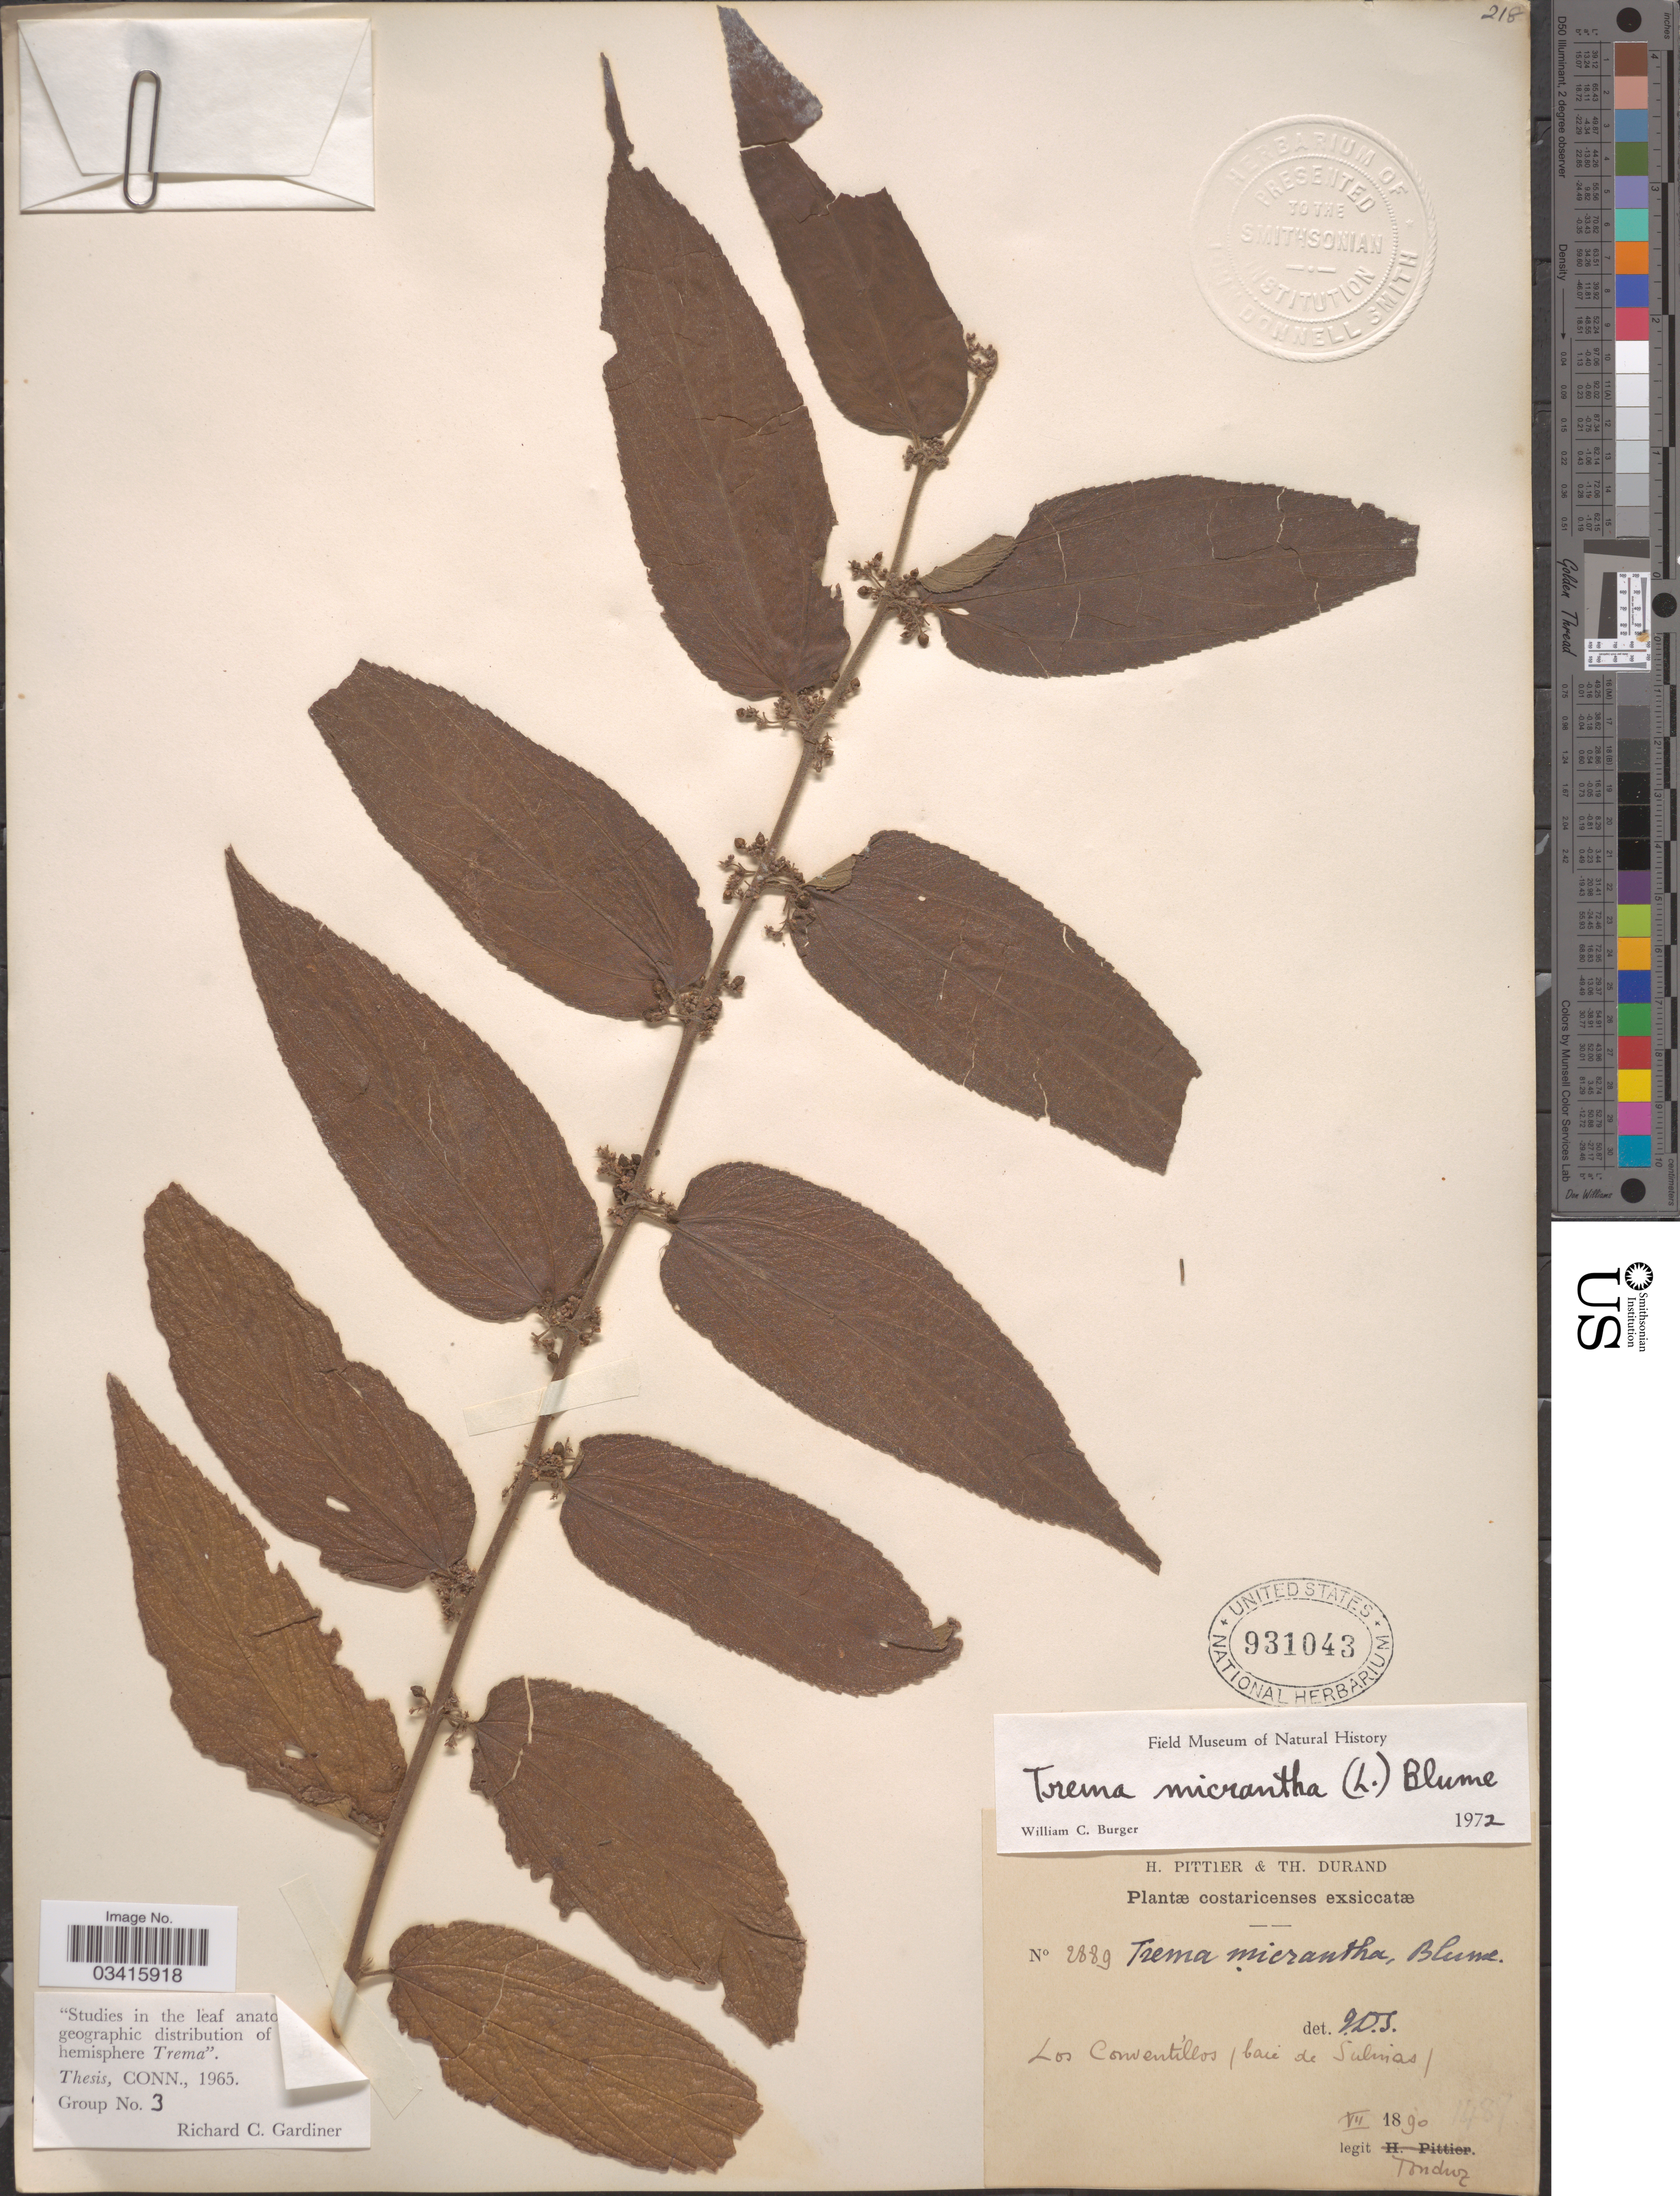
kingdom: Plantae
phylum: Tracheophyta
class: Magnoliopsida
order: Rosales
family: Cannabaceae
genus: Trema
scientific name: Trema micranthum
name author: (L.) Blume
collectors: Tonduz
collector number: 2889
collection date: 1890-07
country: Costa Rica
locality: Los Conventillos (baie de Sulinas).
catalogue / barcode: US 931043